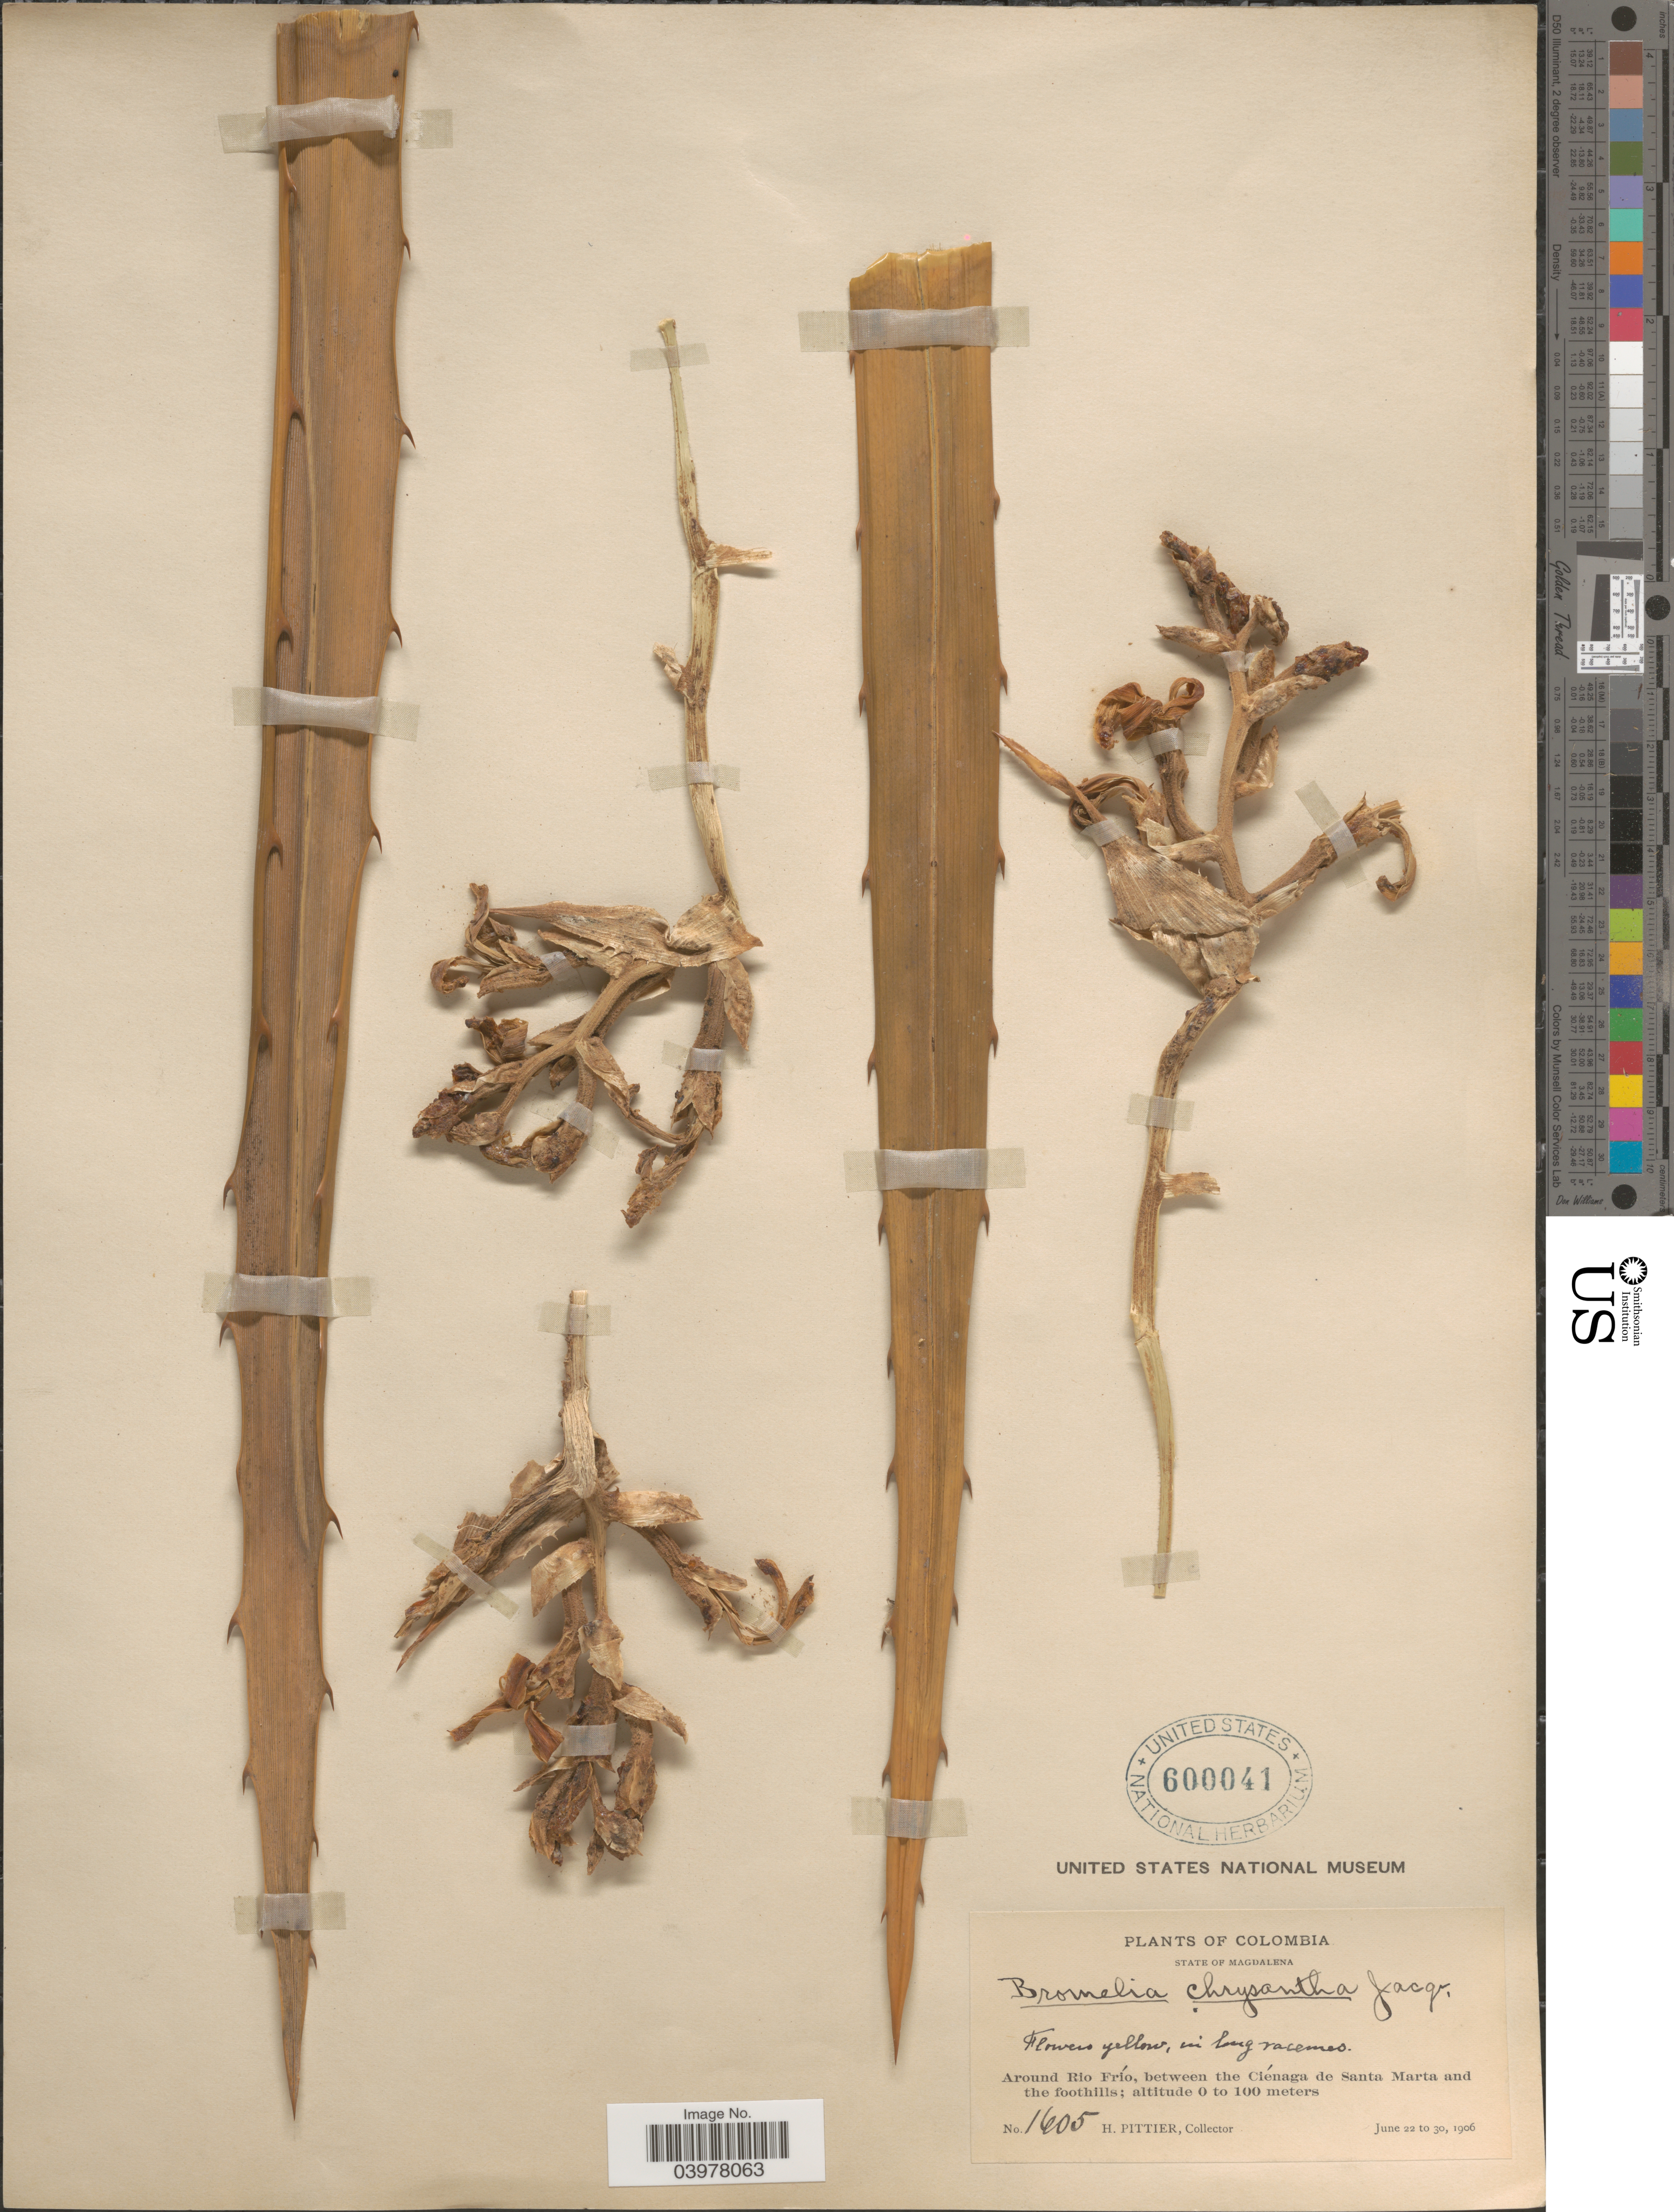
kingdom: Plantae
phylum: Tracheophyta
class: Liliopsida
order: Poales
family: Bromeliaceae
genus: Bromelia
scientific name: Bromelia chrysantha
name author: Jacq.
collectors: H. F. Pittier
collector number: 1605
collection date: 1906-06-22/1906-06-30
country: Colombia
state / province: Magdalena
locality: Around Rio Frío, between the Ciénaga de Santa Marta and the foothills.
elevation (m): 0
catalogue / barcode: US 600041